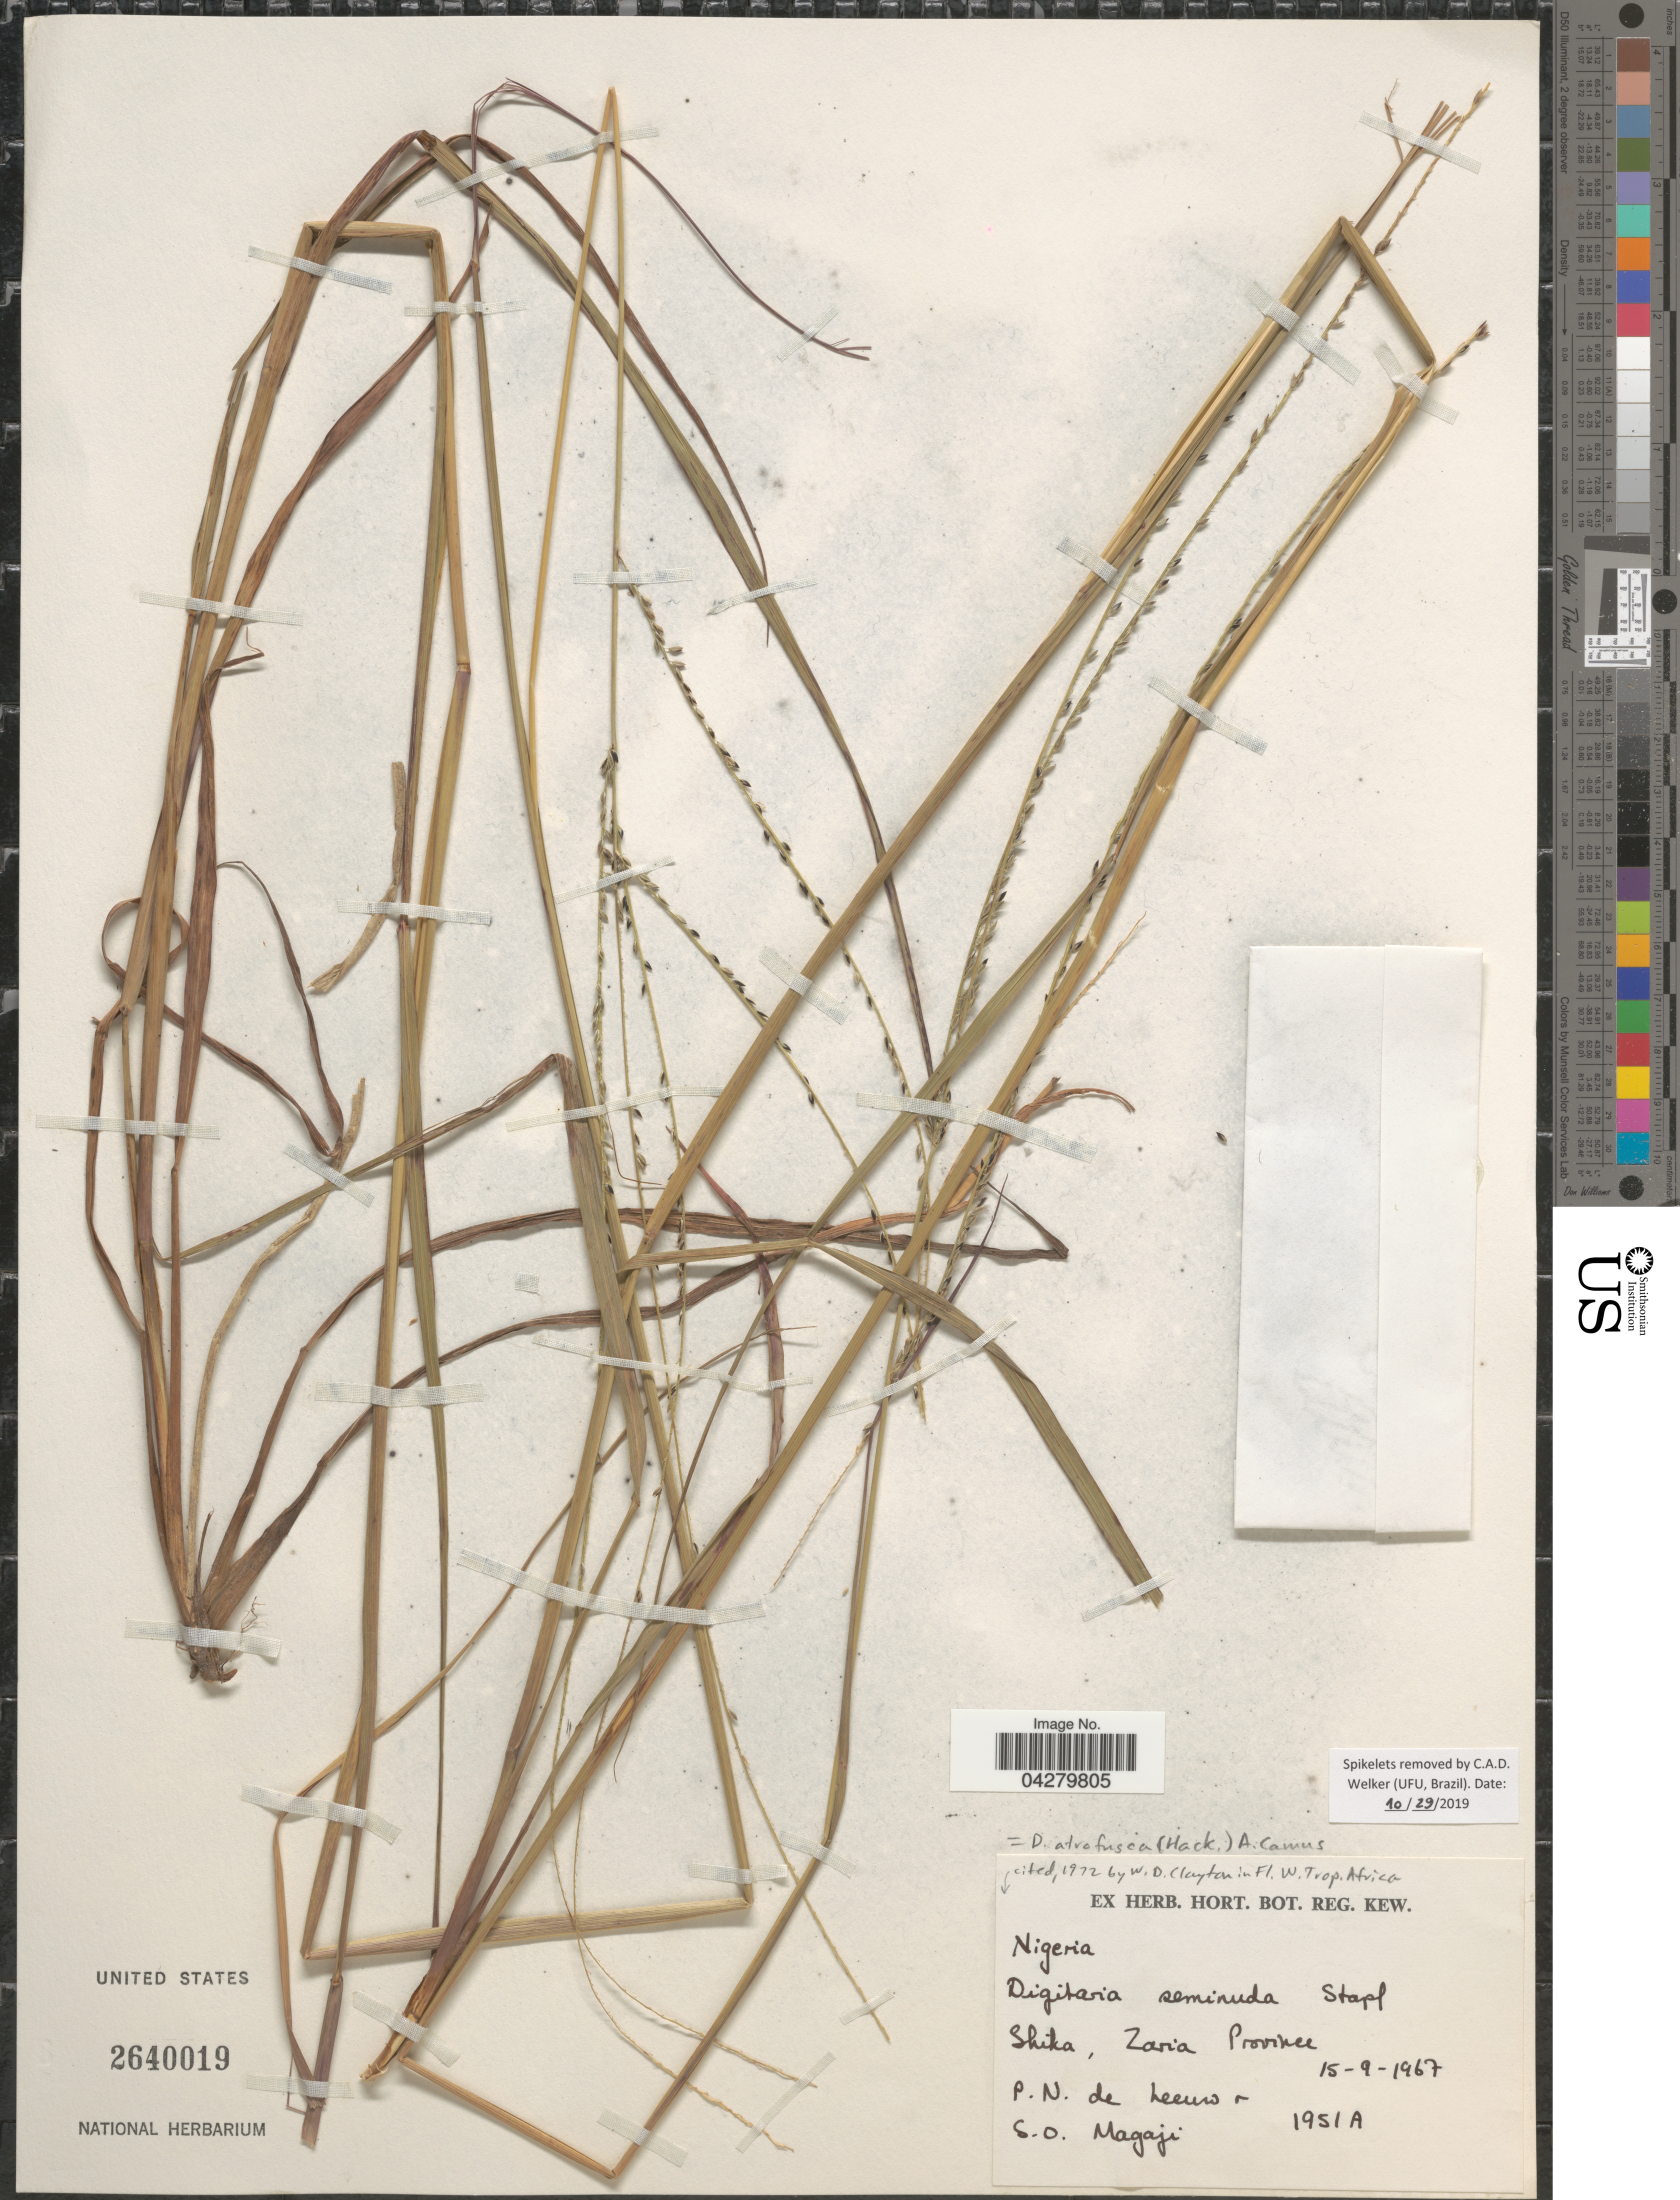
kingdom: Plantae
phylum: Tracheophyta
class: Liliopsida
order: Poales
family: Poaceae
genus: Digitaria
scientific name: Digitaria atrofusca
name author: (Hack.) A. Camus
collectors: P. De Leeuw & S. Magaji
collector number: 1951A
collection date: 1967-09-15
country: Nigeria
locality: Shika, Zaria Province.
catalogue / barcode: US 2640019